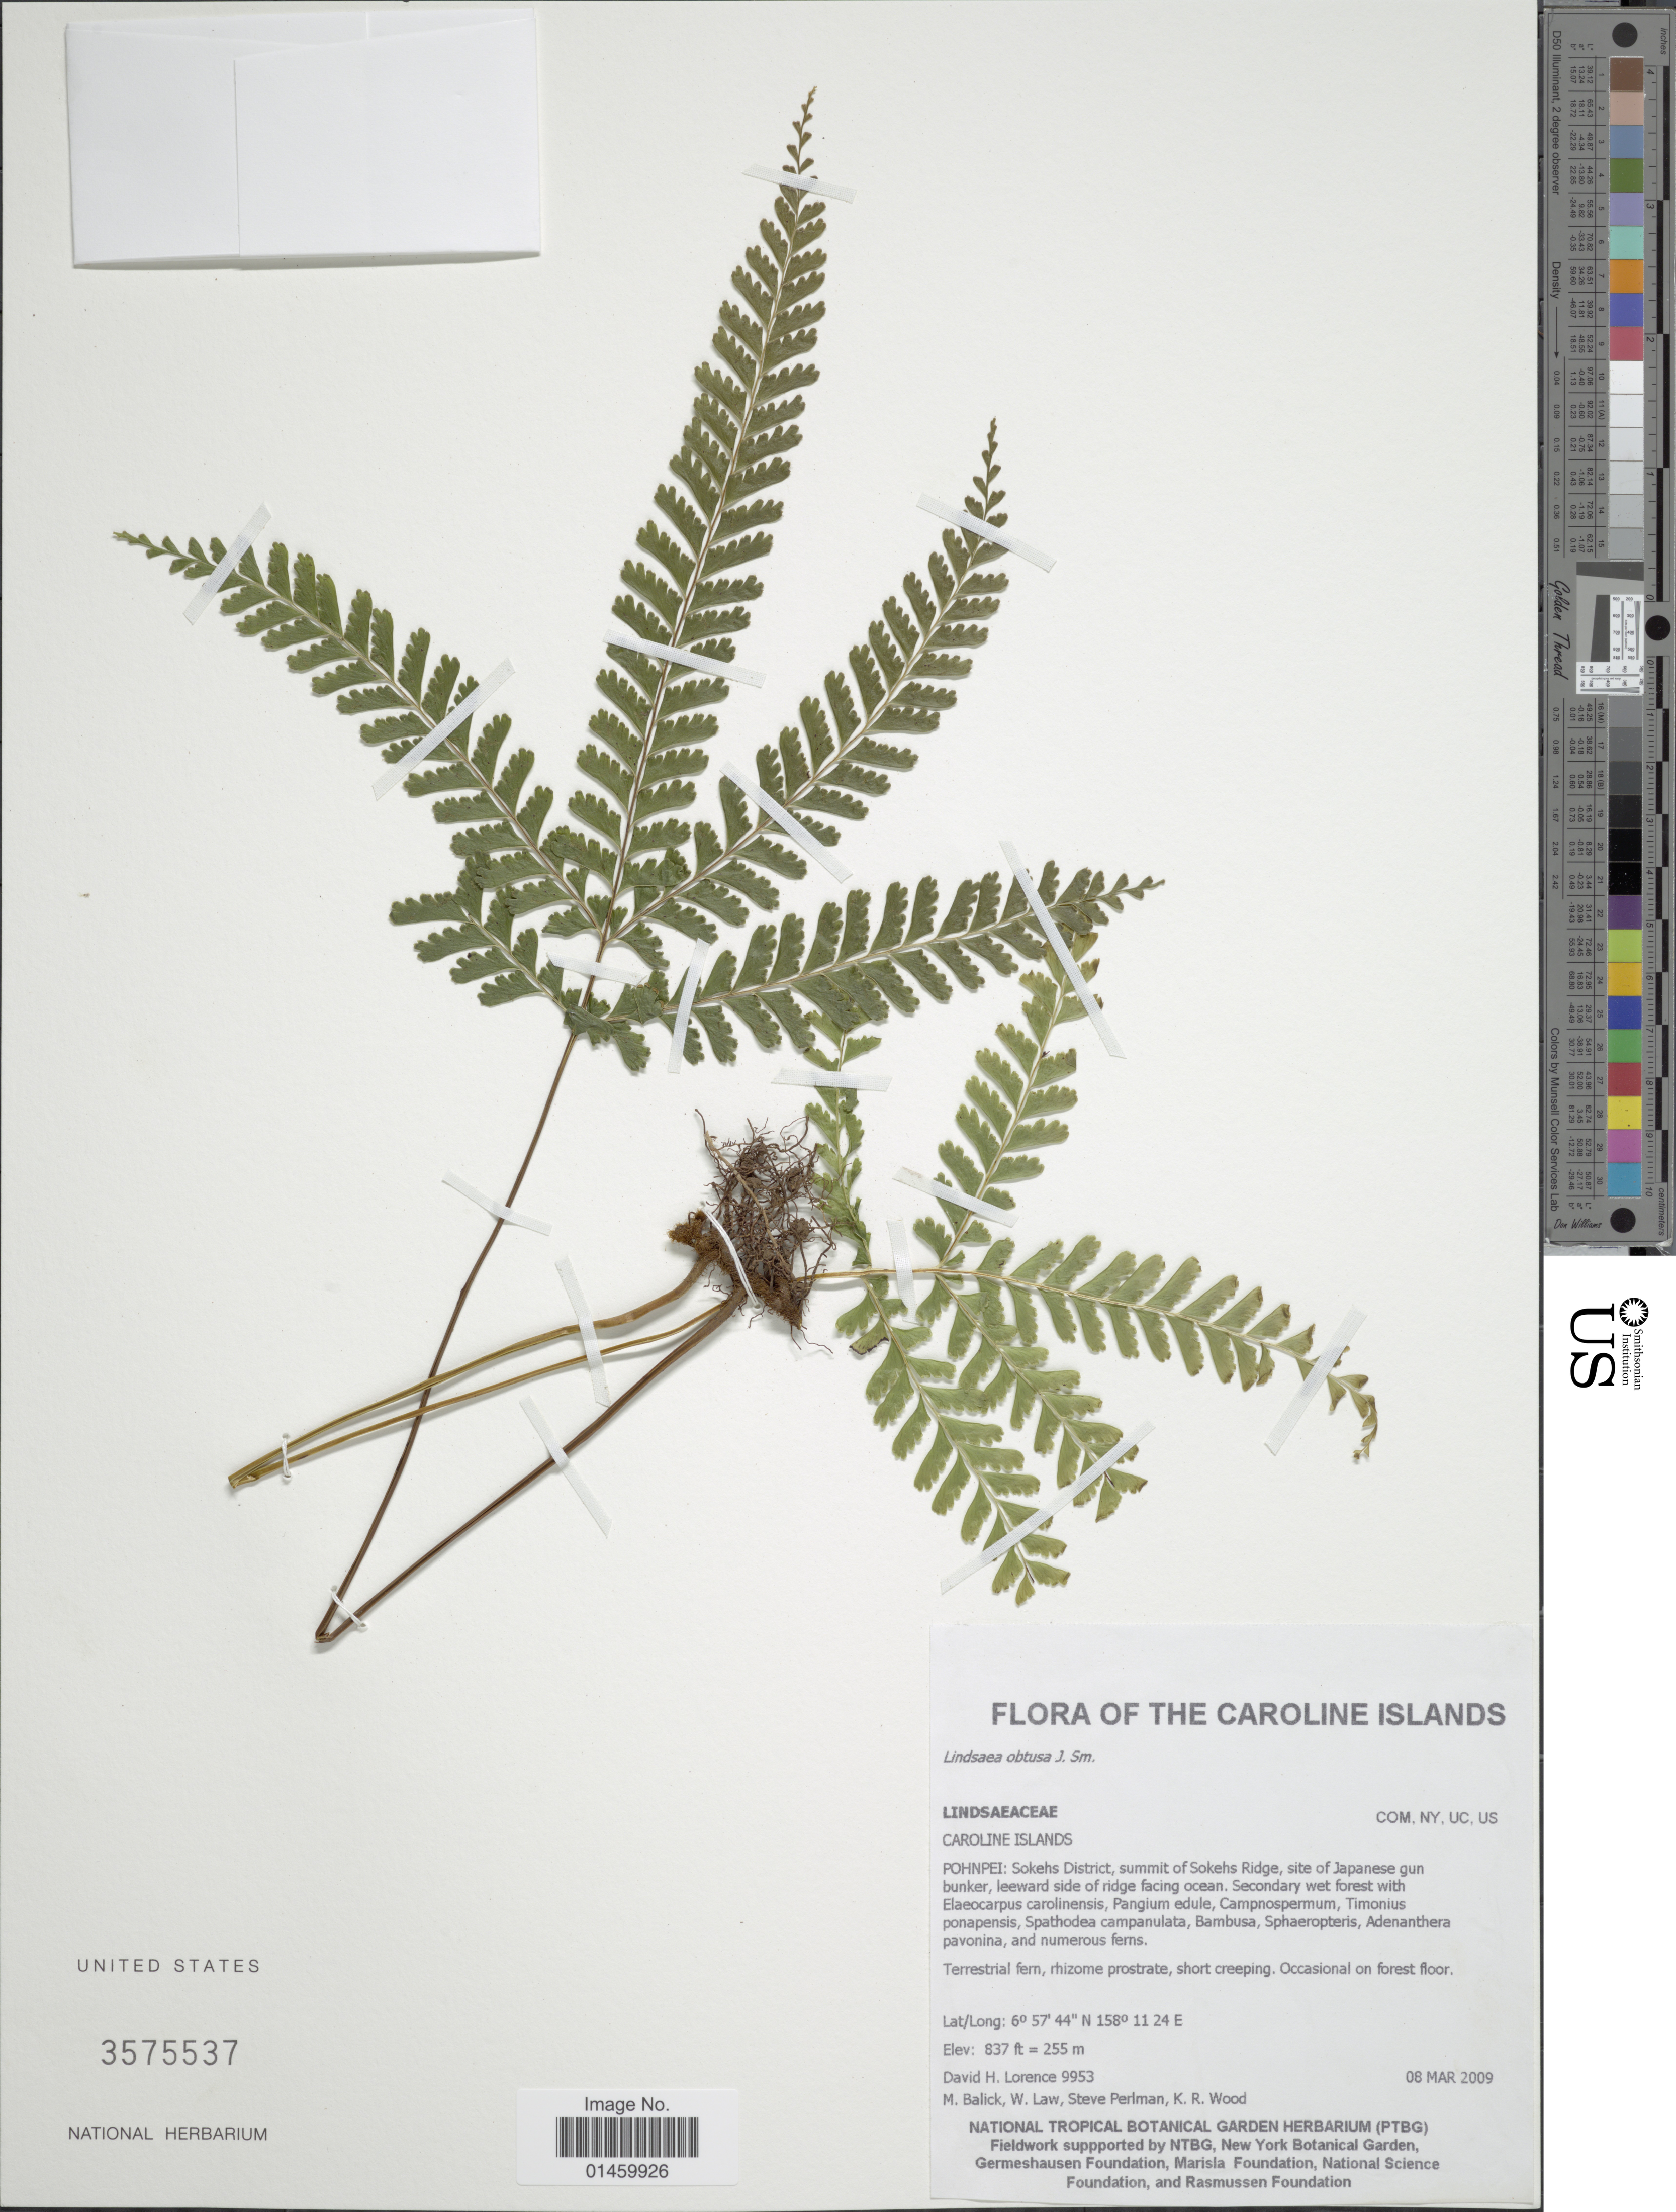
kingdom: Plantae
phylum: Tracheophyta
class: Polypodiopsida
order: Polypodiales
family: Lindsaeaceae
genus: Lindsaea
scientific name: Lindsaea obtusa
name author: J. Sm. ex Hook.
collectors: D. Lorence, M. Balick, W. Law, S. Perlman & K. R. Wood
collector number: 9953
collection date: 2009-03-08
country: Micronesia, Federated States of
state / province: Pohnpei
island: Pohnpei [Ponape]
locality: The Caroline Islands. Sokehs District, summit of Sokehs Ridge, site of Japanese gun bunker, leeward side of ridge facing ocean.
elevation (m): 255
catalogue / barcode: US 3575537